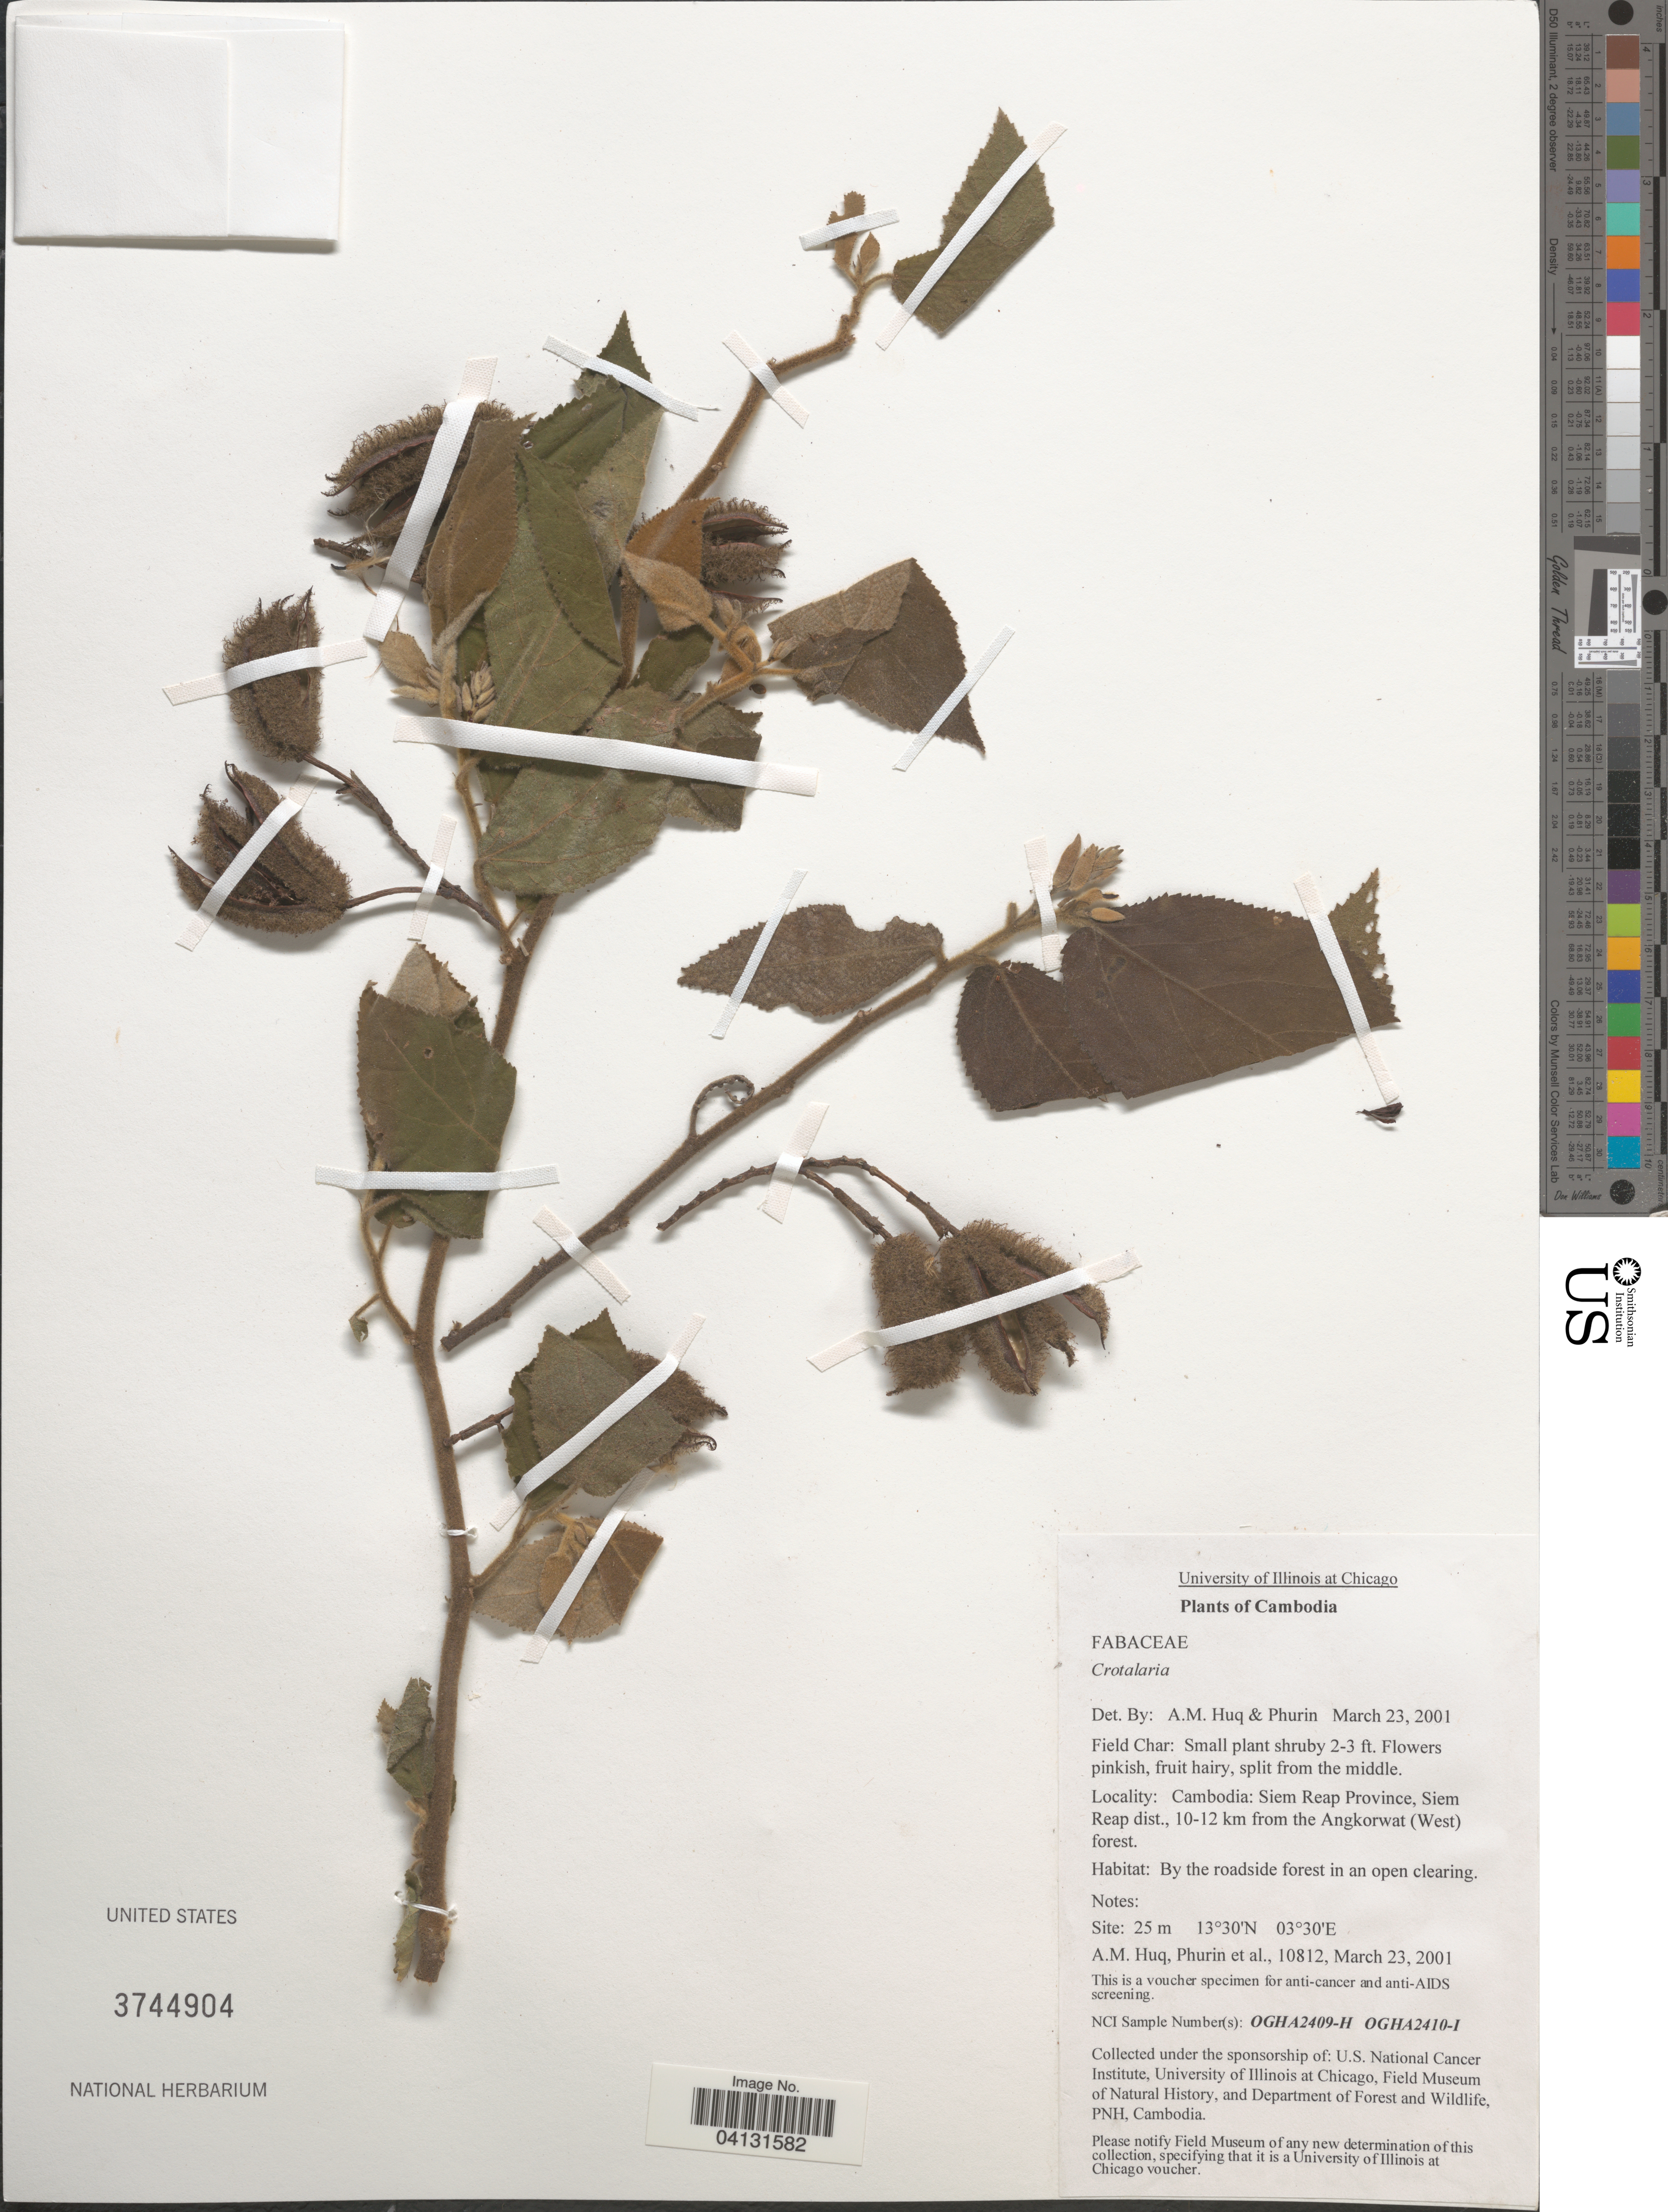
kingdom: Plantae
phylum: Tracheophyta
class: Magnoliopsida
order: Fabales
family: Fabaceae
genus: Crotalaria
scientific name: Crotalaria sp.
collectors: A. M. Huq, -. Phurin & et al.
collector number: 10812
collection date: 2001-03-23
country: Cambodia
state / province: Siĕm Réab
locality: Siem Reap Province, Siem Reap dist., 10-12 km from the Angkorwat (West) forest.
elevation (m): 25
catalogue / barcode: US 3744904